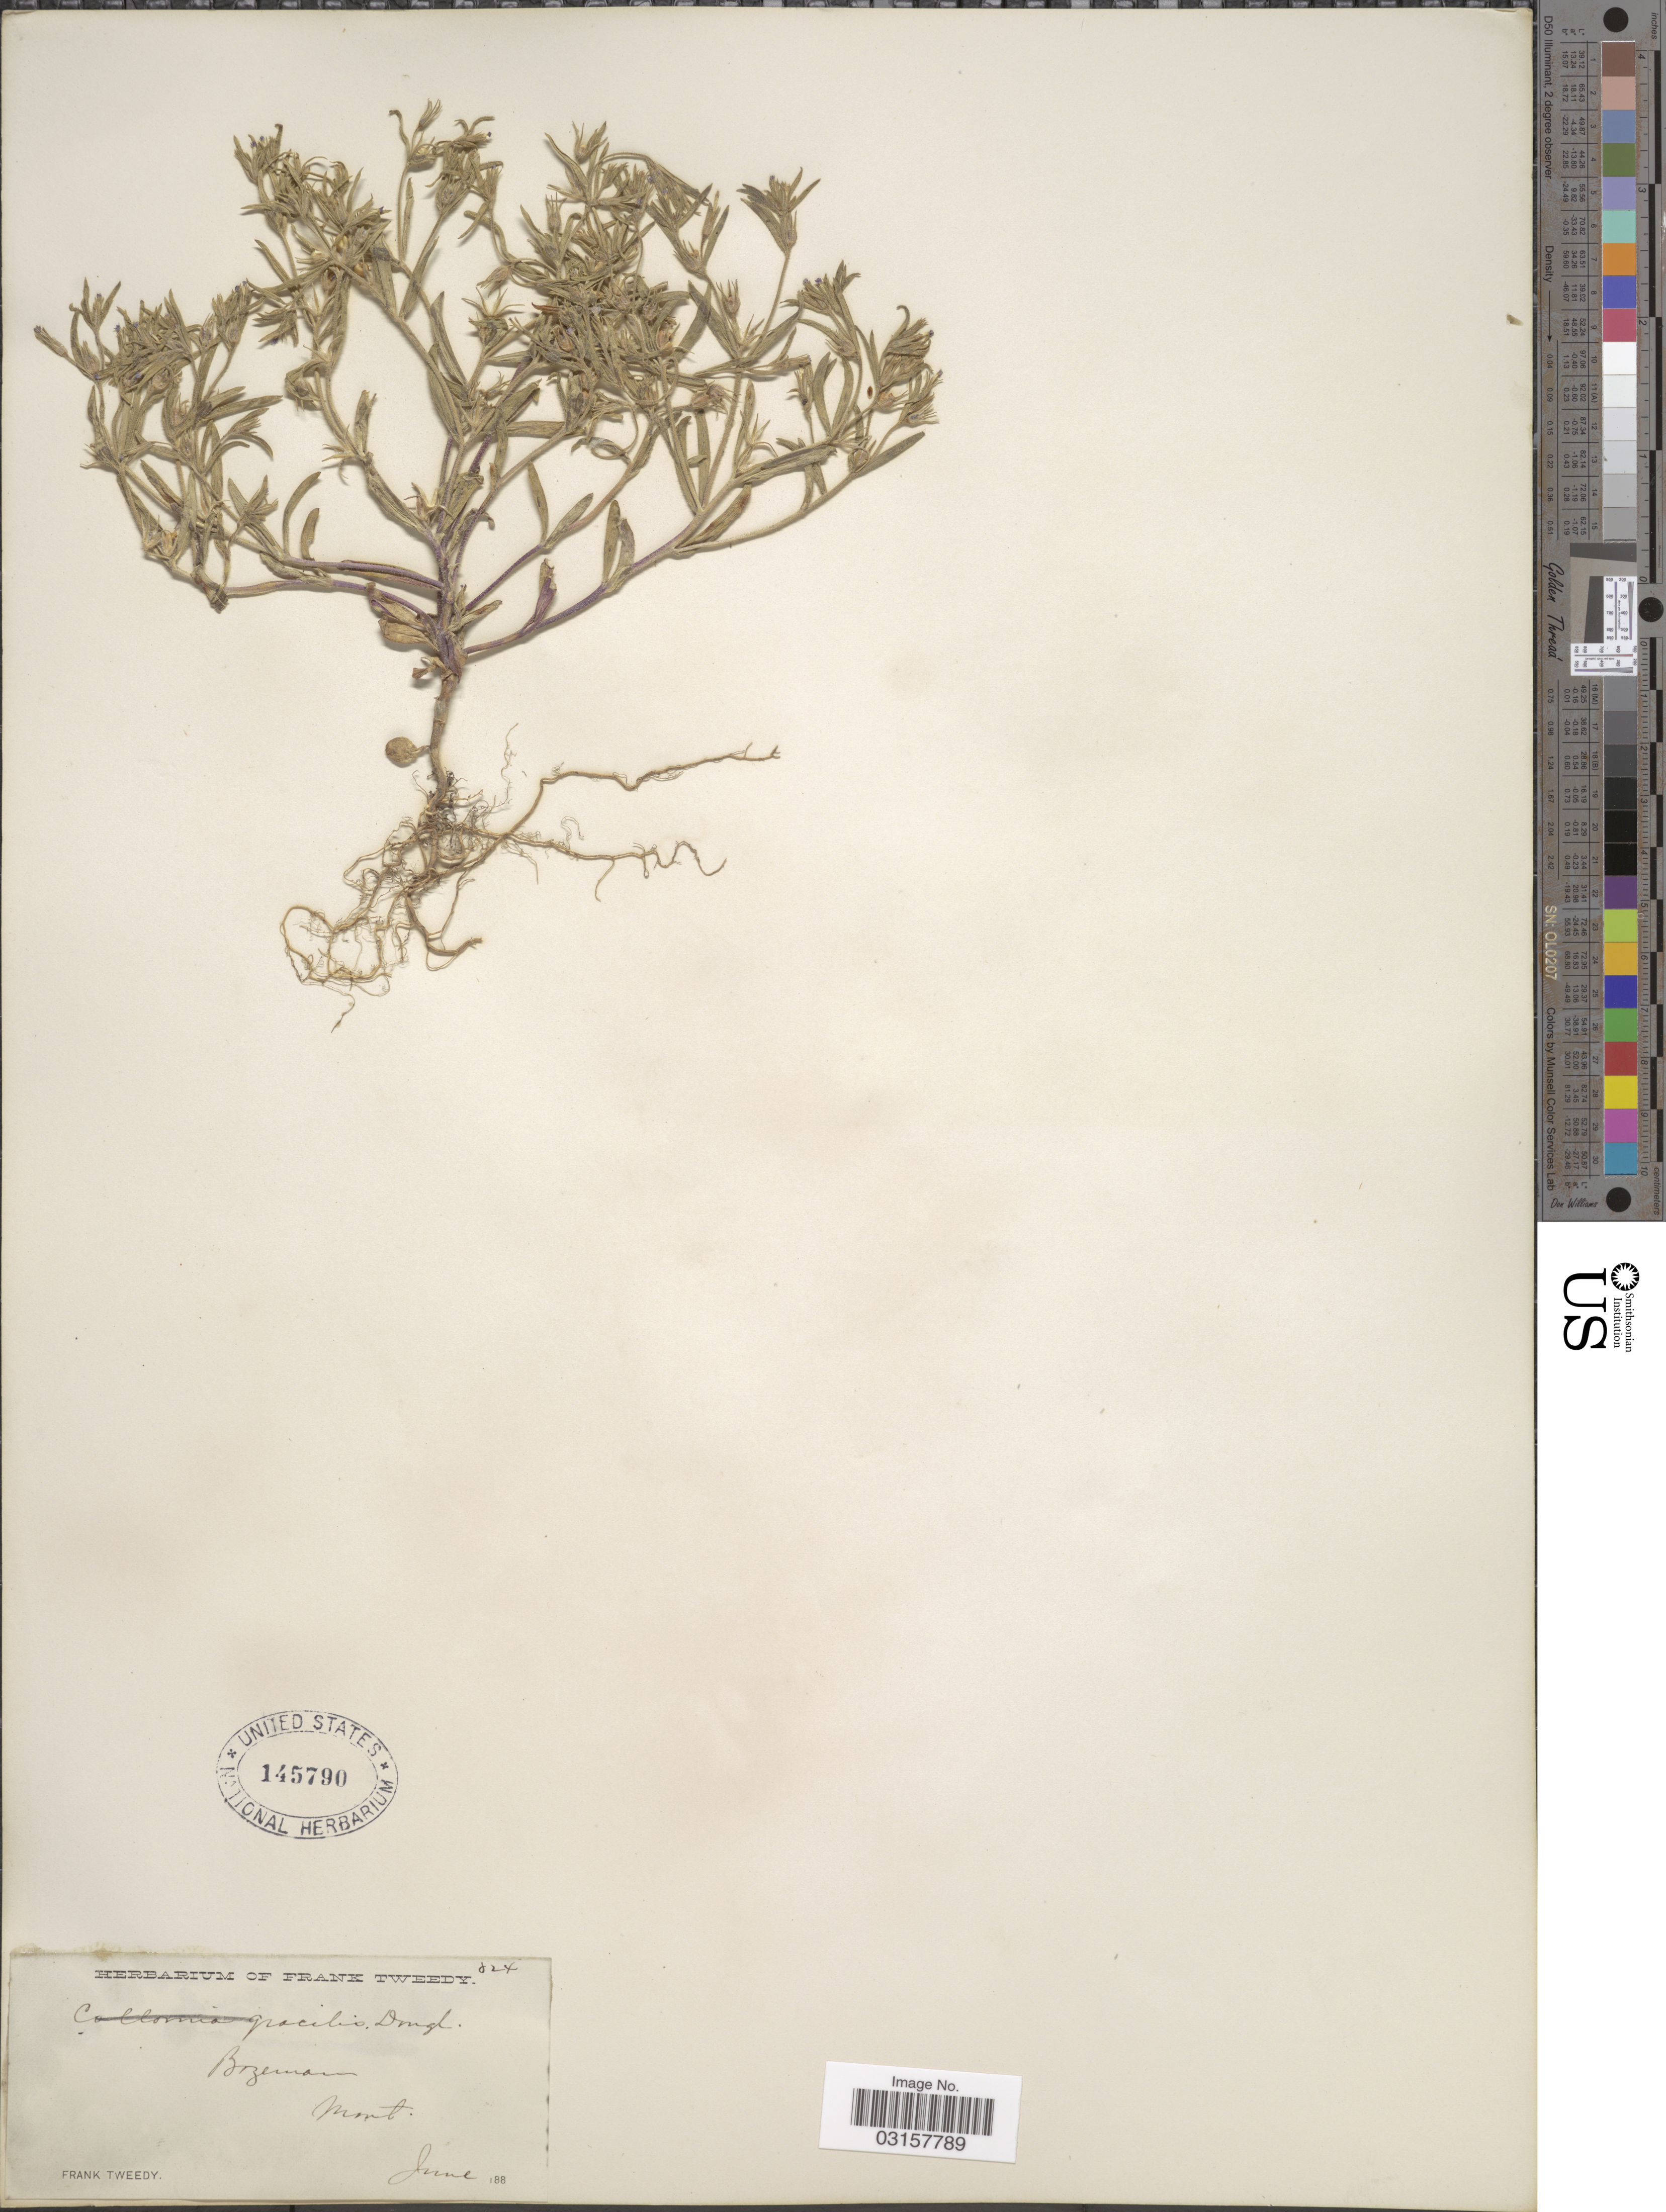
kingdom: Plantae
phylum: Tracheophyta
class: Magnoliopsida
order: Ericales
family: Polemoniaceae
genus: Microsteris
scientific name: Microsteris gracilis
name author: (Hook.) Greene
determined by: (US) Smithsonian Institution - National Museum of Natural History - Department of Botany (UNITED STATES)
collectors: F. Tweedy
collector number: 824*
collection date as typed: June 188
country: United States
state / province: Montana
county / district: Gallatin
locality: Bozeman.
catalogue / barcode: US 145790